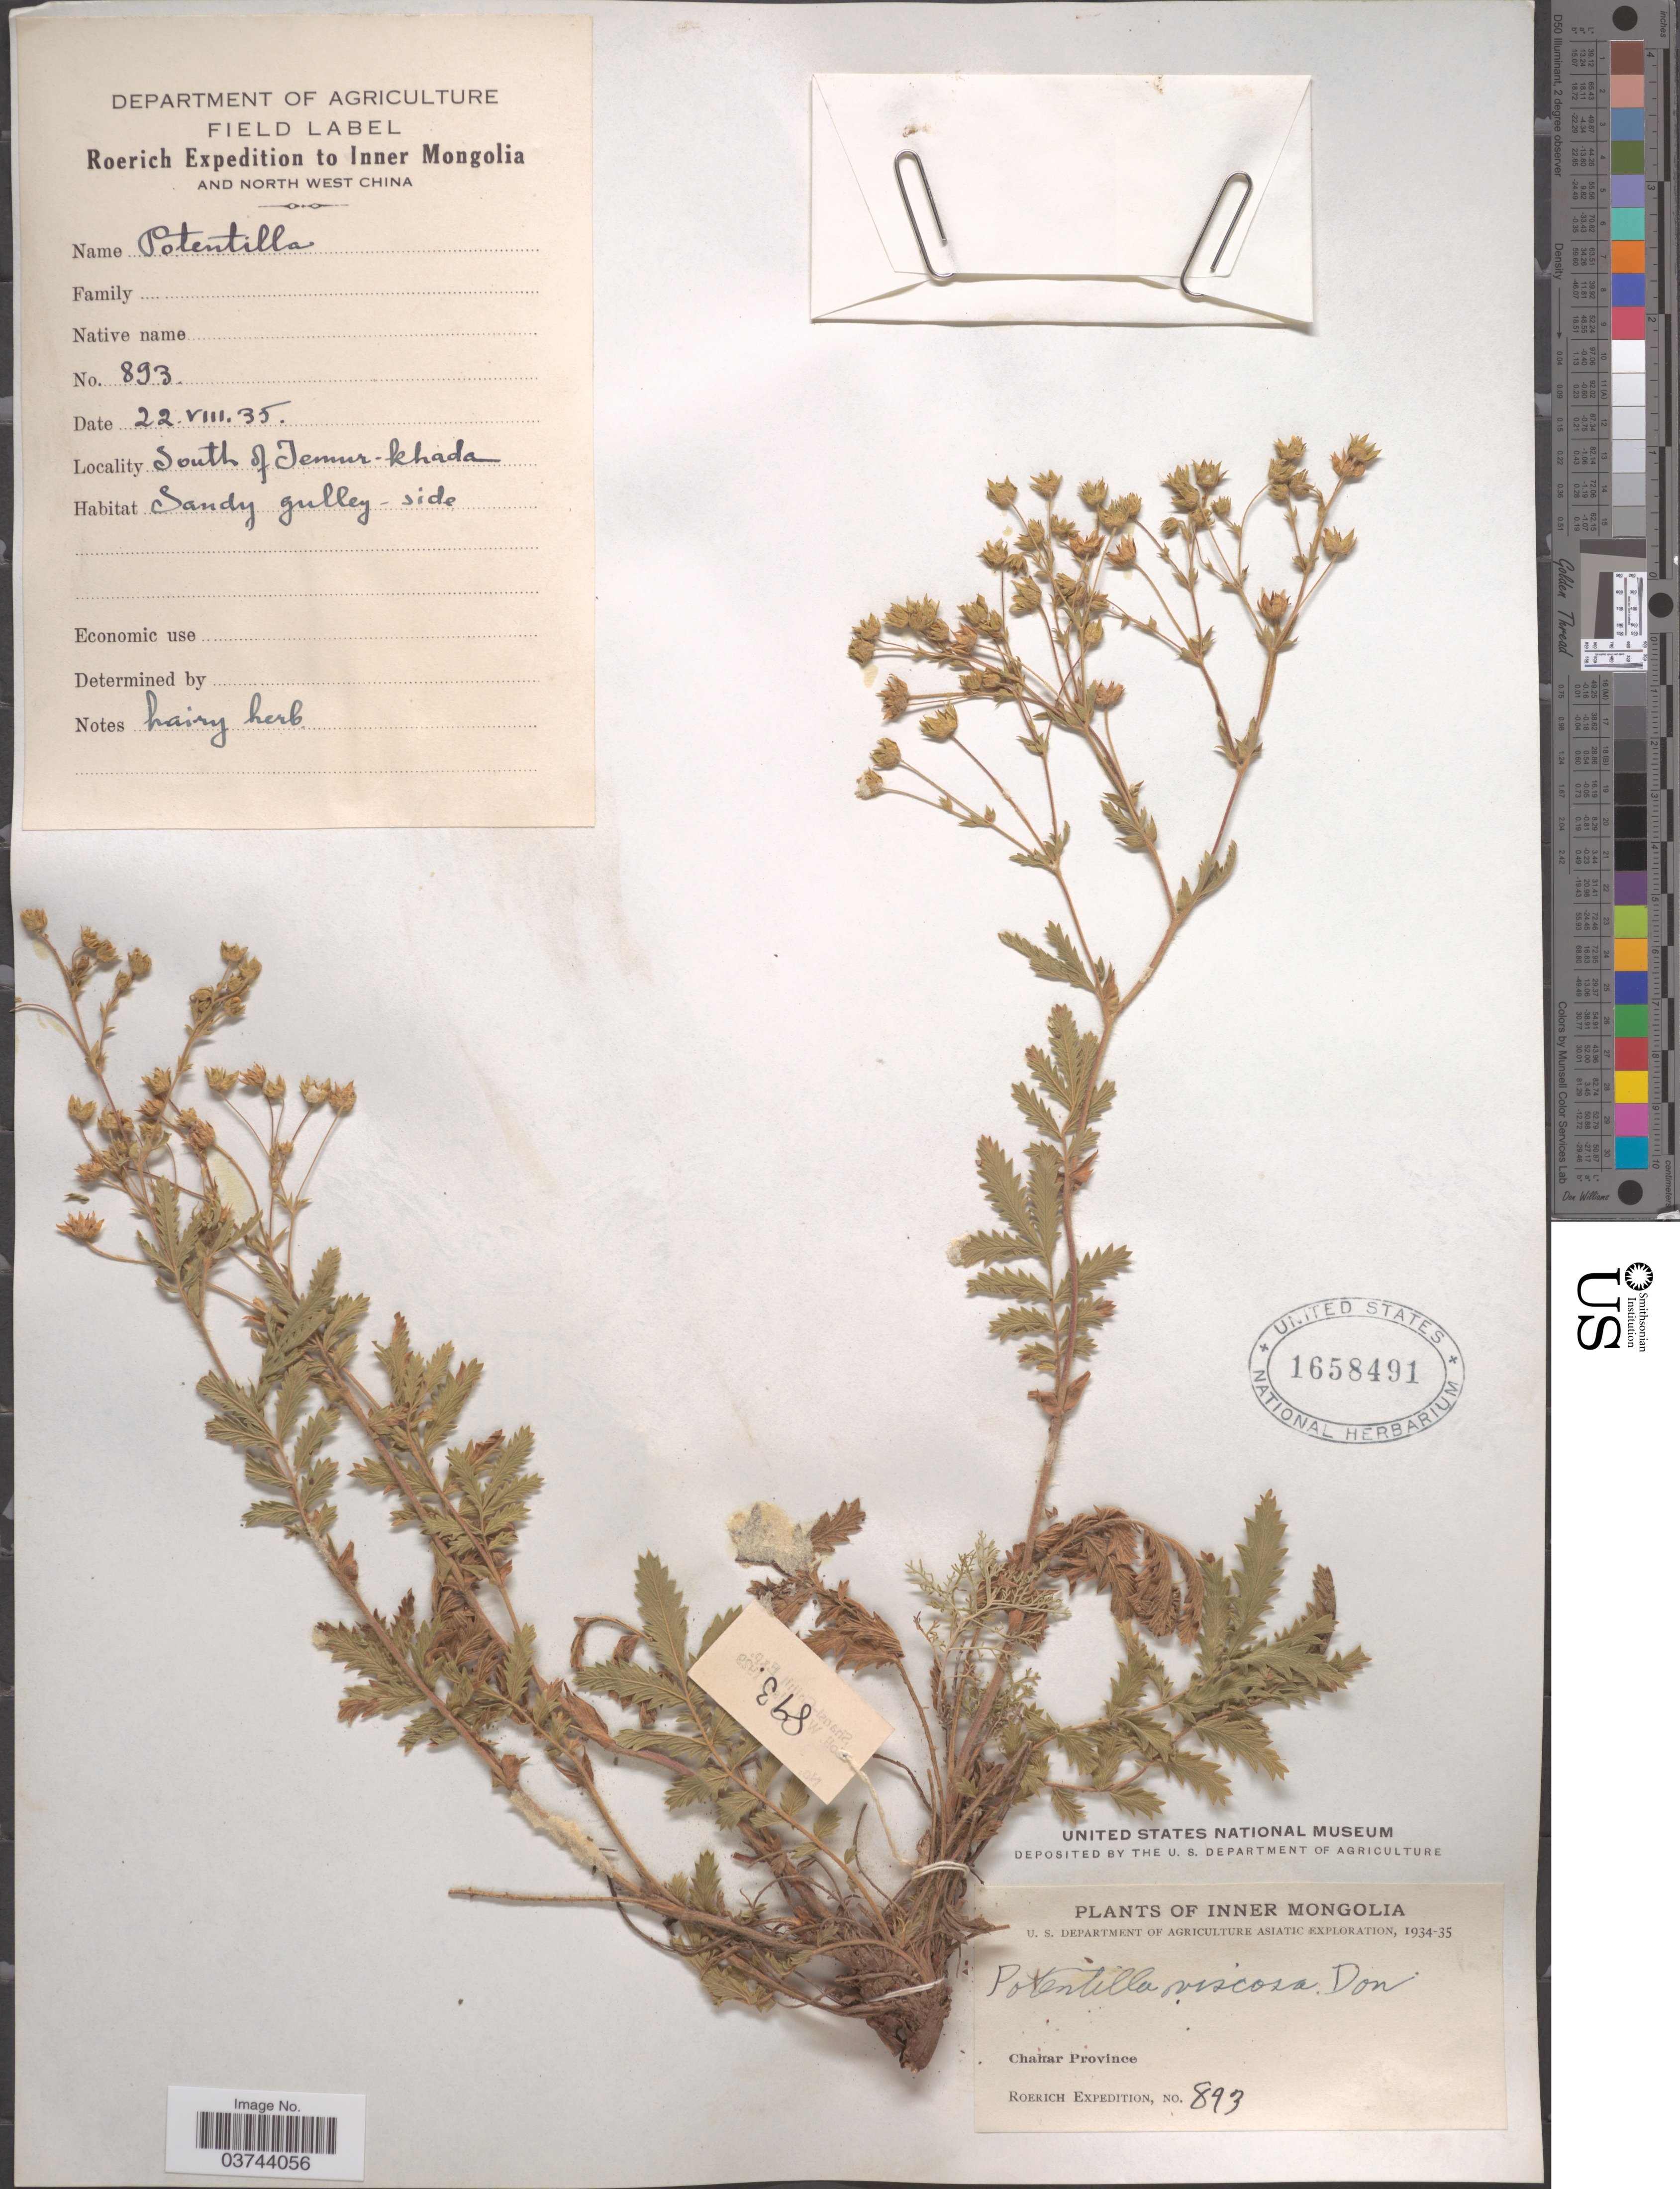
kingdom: Plantae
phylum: Tracheophyta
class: Magnoliopsida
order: Rosales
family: Rosaceae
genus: Potentilla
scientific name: Potentilla viscosa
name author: Donn ex Lehm.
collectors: Roerich Expedition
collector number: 893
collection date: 1935-08-22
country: China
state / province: Nei Monggol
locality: Inner Mongolia. Chahar Province. North West China. South of Temur-khada.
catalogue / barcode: US 1658491